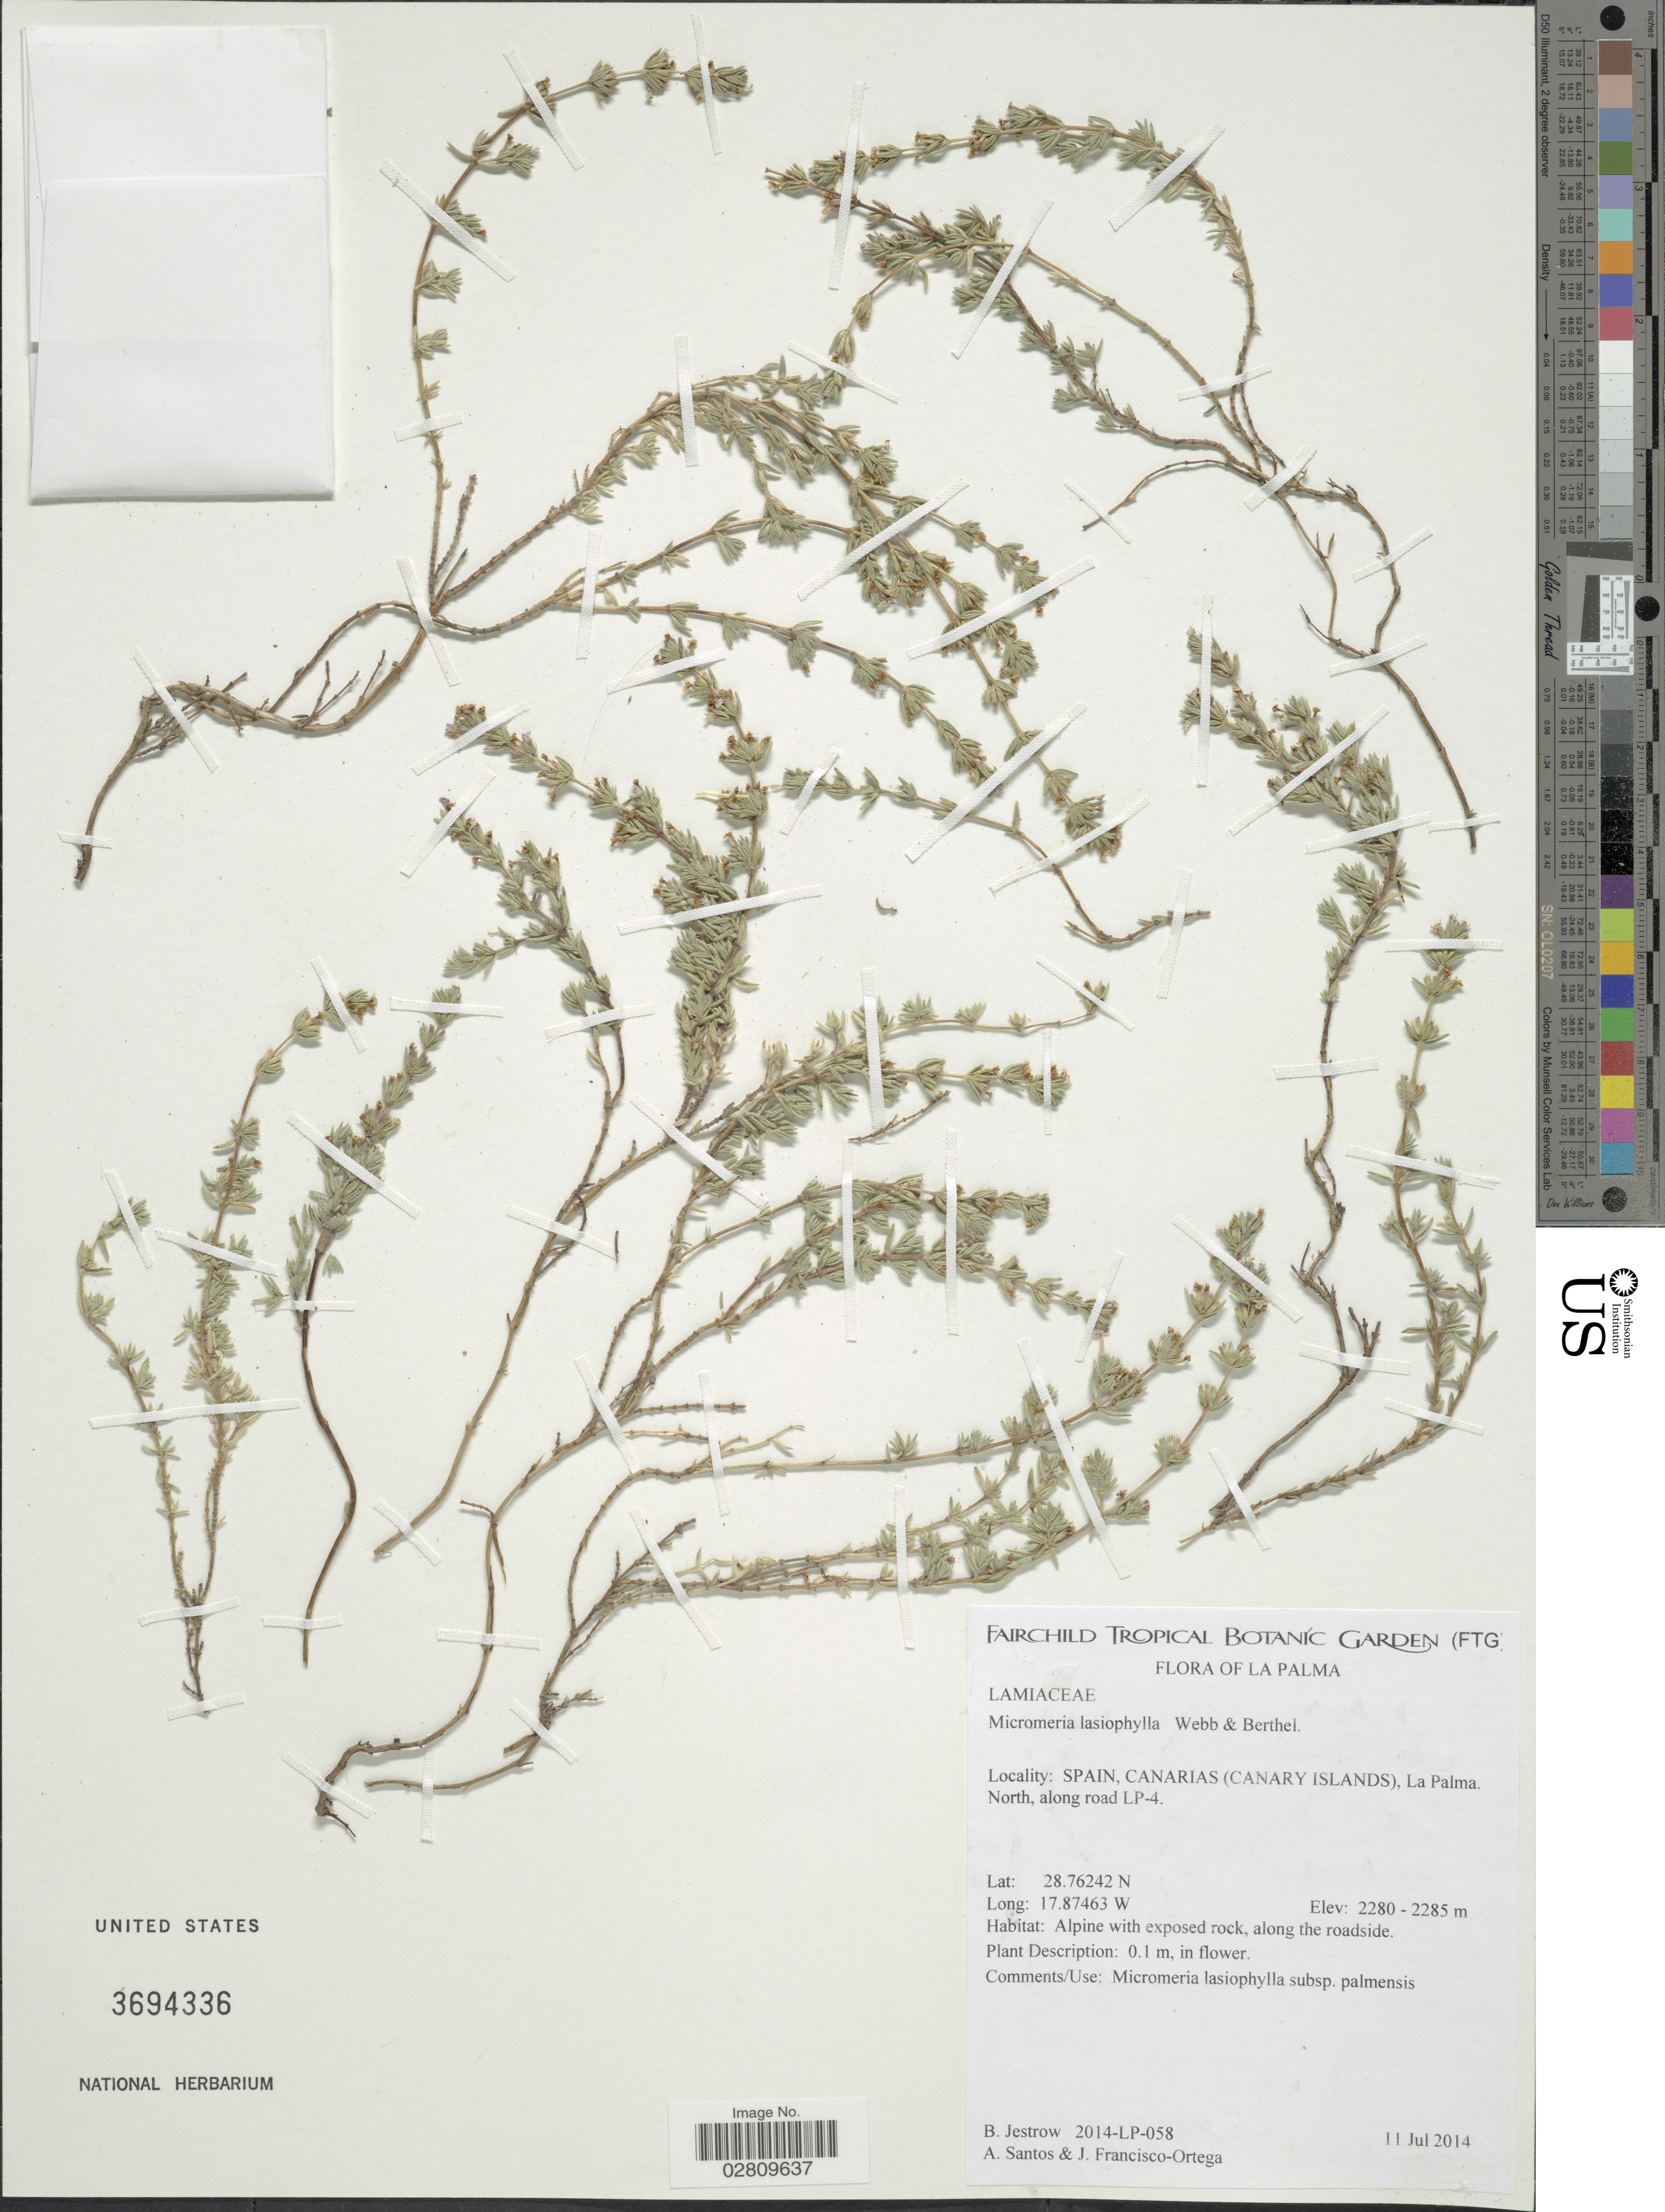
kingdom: Plantae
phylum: Tracheophyta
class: Magnoliopsida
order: Lamiales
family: Lamiaceae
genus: Micromeria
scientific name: Micromeria lasiophylla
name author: D.A. Webb & Berthel.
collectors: B. Jestrow, A. Santos & J. Francisco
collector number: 2014-LP-058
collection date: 2014-07-11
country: Spain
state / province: Canarias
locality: La Palma. Canarias (Canary Islands). North, along road LP-4.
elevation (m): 2280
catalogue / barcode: US 3694336